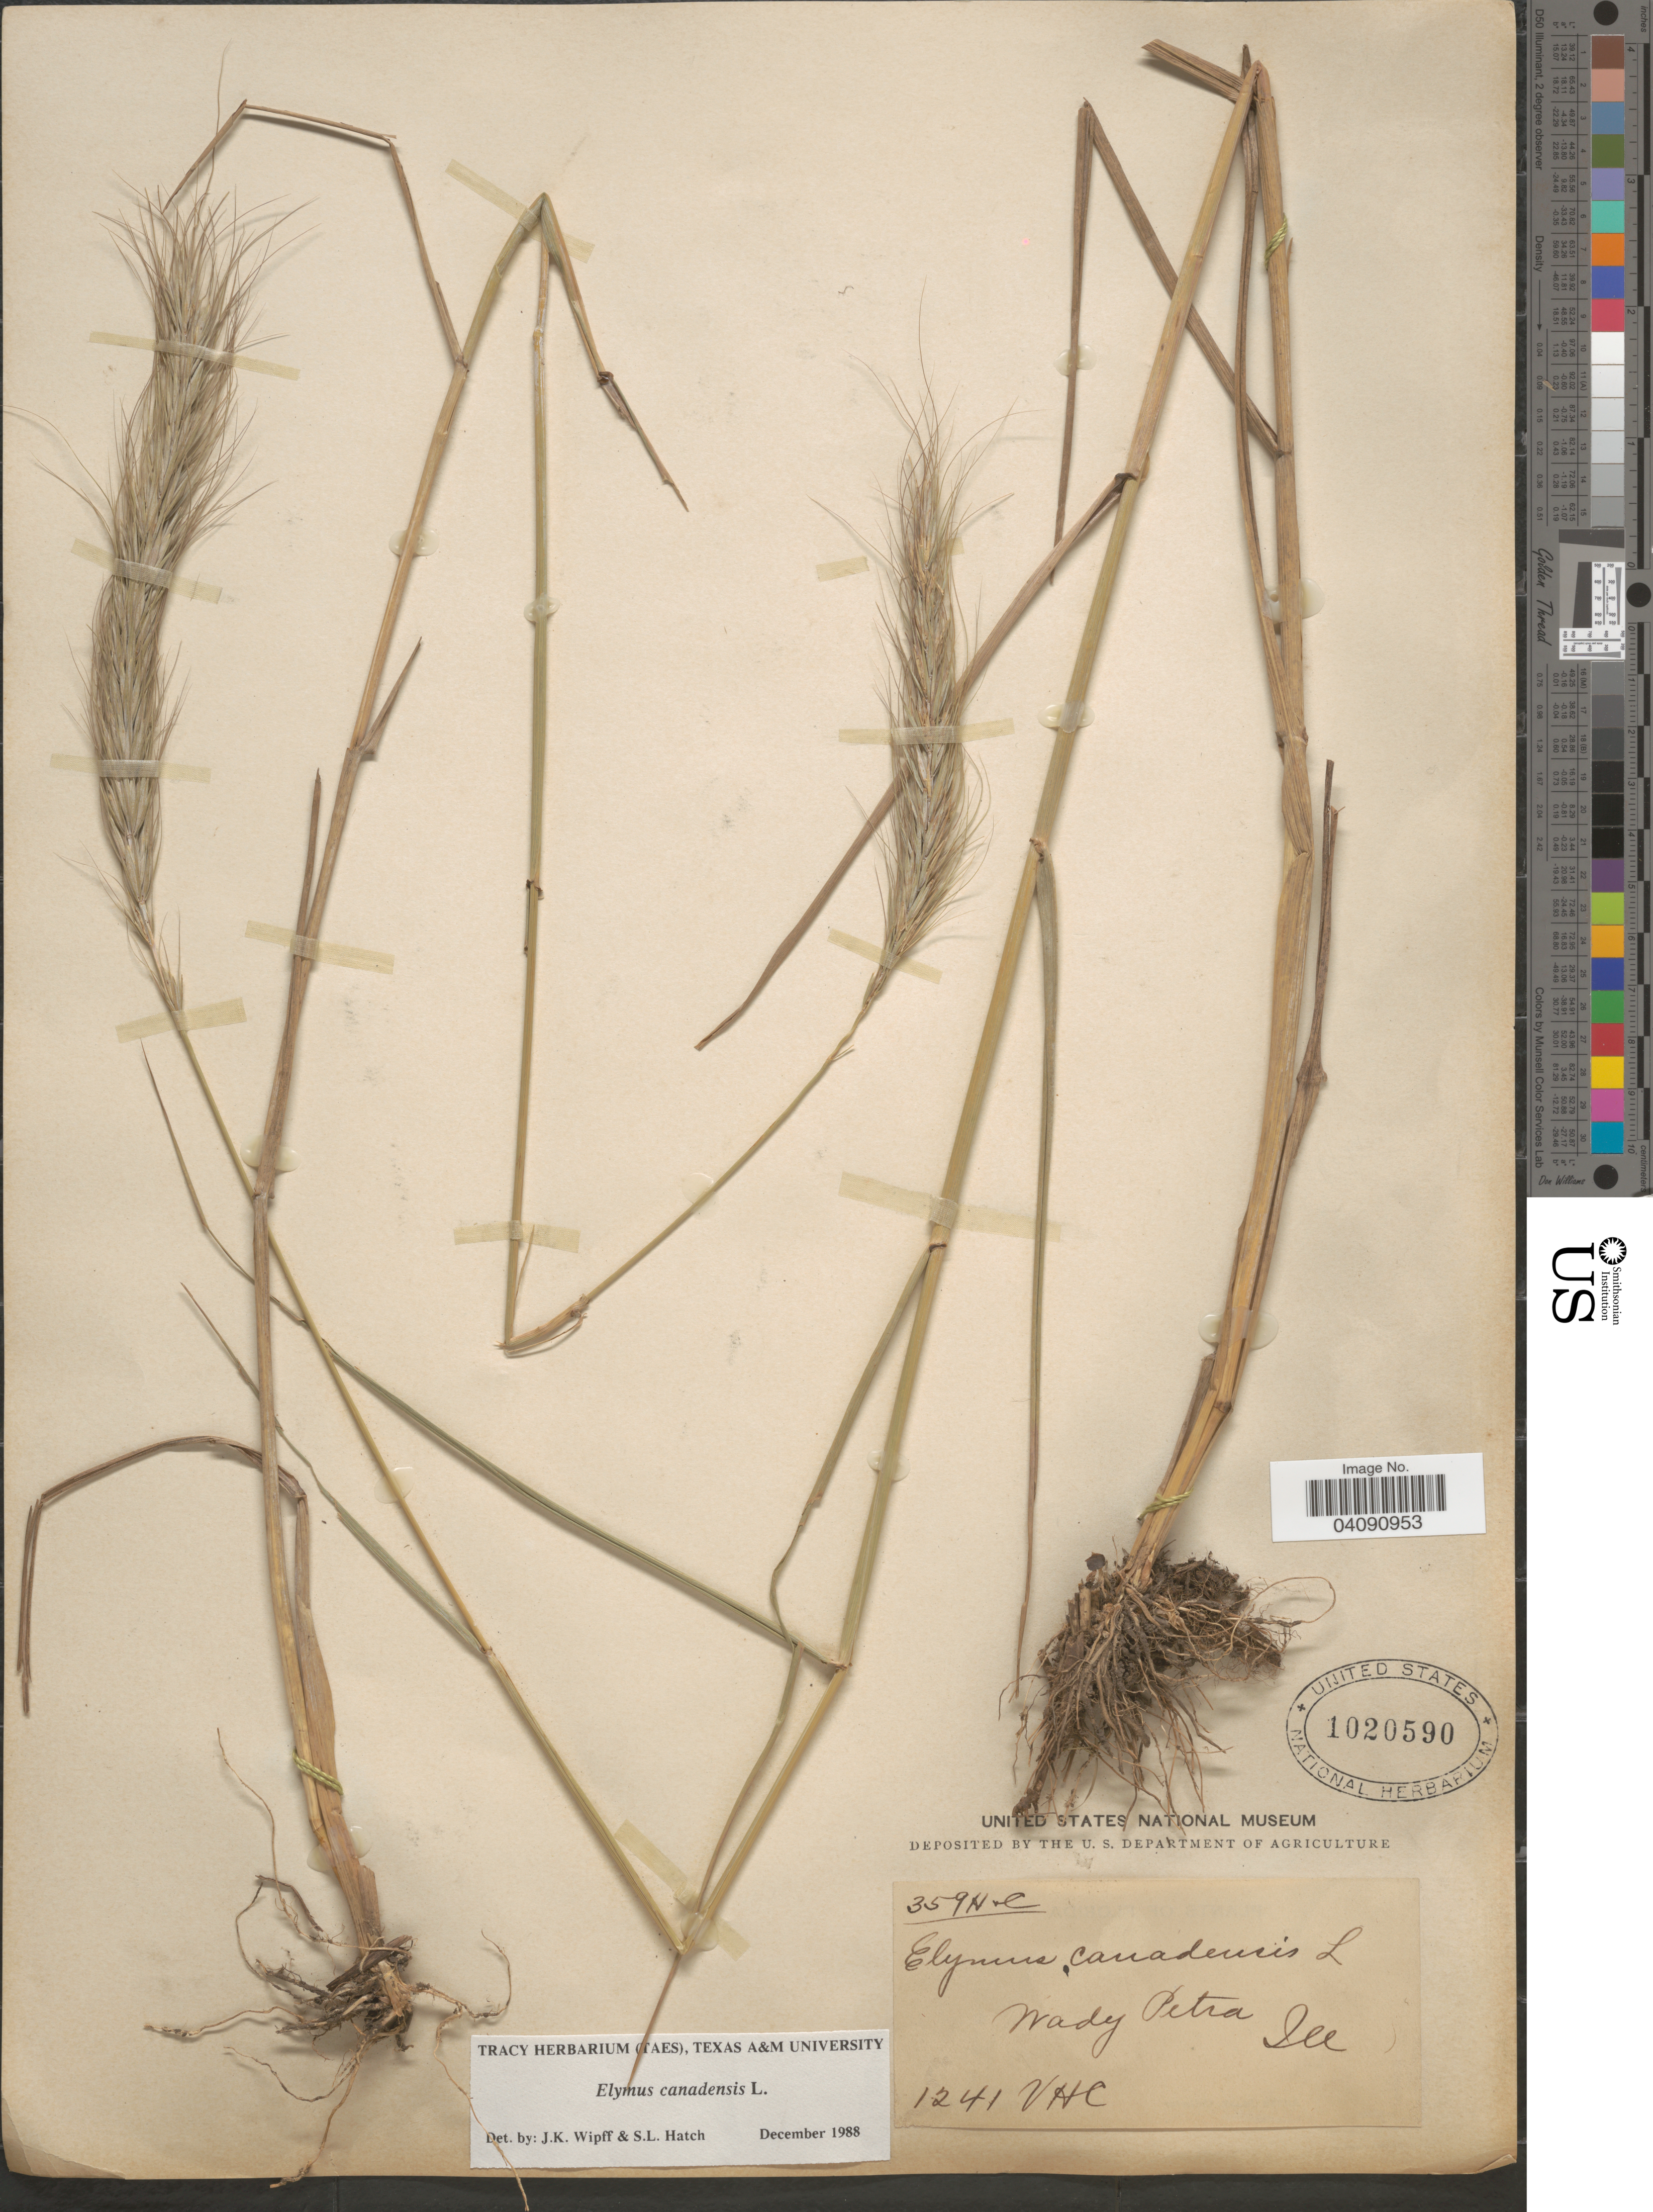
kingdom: Plantae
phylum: Tracheophyta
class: Liliopsida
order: Poales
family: Poaceae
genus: Elymus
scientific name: Elymus canadensis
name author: L.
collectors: V. H. C.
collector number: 1241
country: United States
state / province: Illinois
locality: Wady Petra.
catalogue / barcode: US 1020590